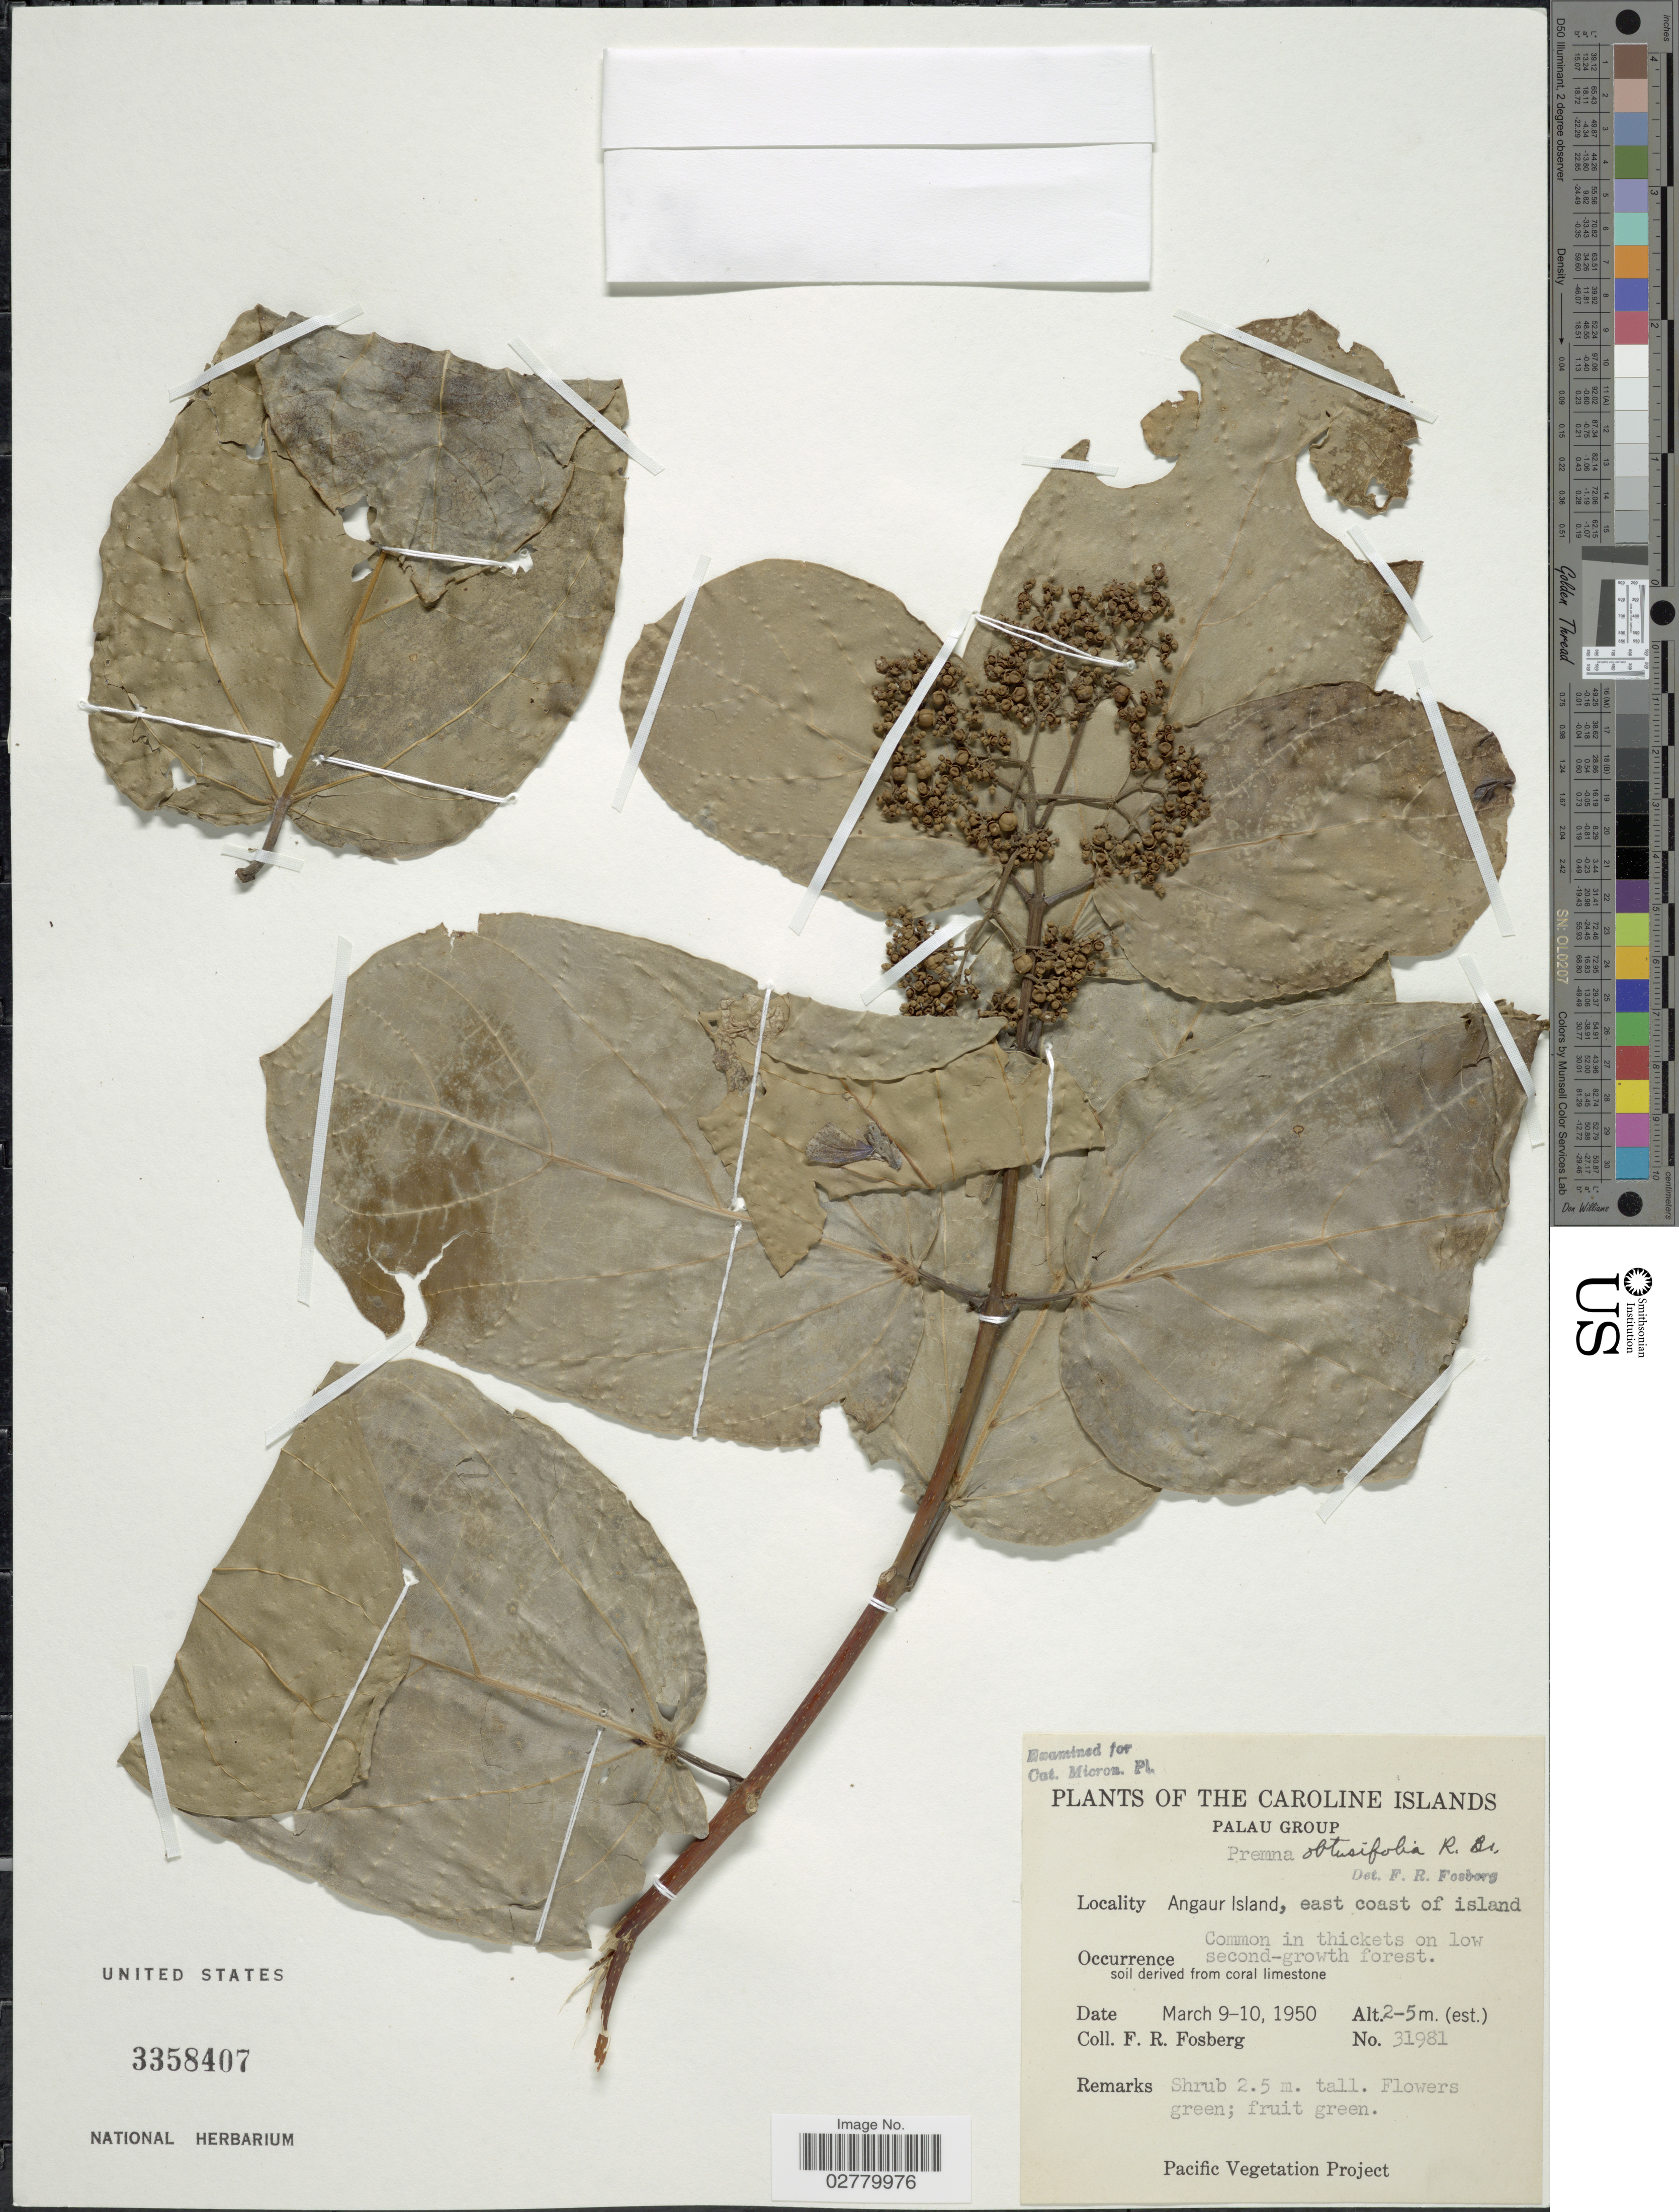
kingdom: Plantae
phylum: Tracheophyta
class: Magnoliopsida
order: Lamiales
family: Lamiaceae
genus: Premna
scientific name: Premna obtusifolia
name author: R. Br.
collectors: F. R. Fosberg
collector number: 31981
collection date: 1950-03-09/1950-03-10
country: Palau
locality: The Caroline Islands. Palau Group. Angaur Island, east coast of island.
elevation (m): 2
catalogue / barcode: US 3358407